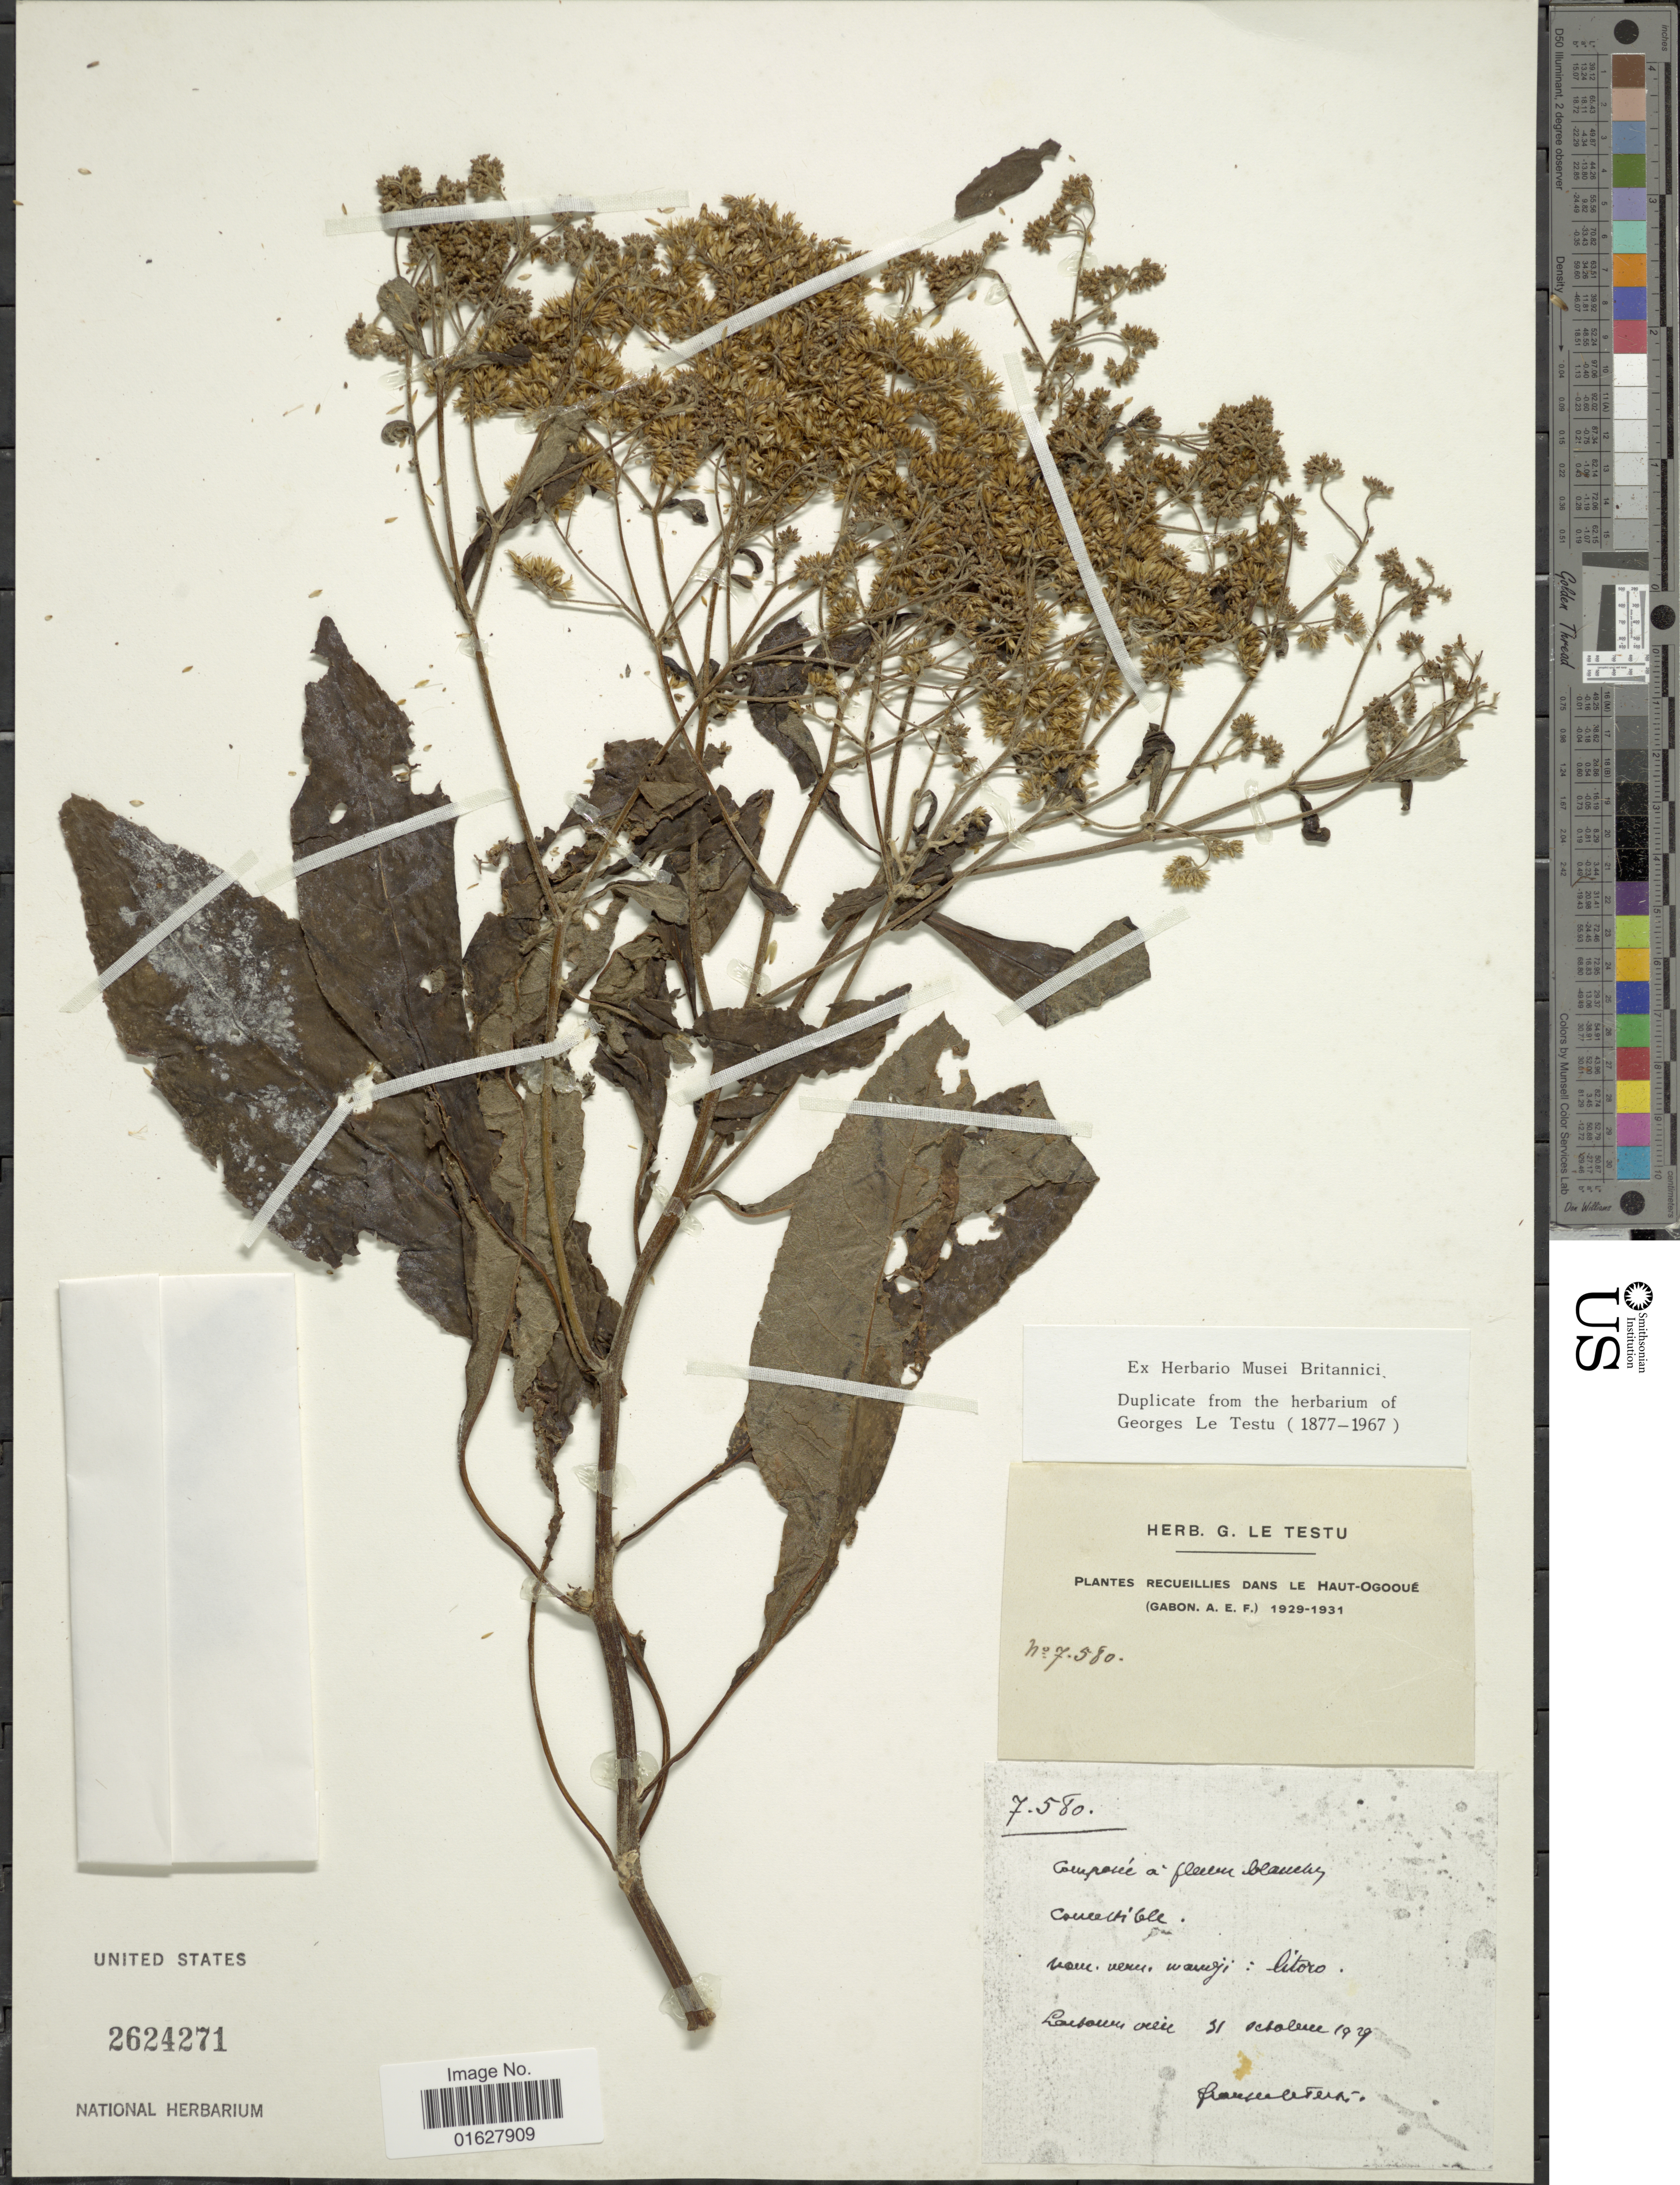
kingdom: Plantae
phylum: Tracheophyta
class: Magnoliopsida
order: Asterales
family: Asteraceae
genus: Vernonia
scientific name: Vernonia sp.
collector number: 7580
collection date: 1929-10-31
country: Gabon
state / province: Haut-Ogooue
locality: Nom. venu. wangi: litoro. Laebouw creei [interpreted]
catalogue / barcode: US 2624271